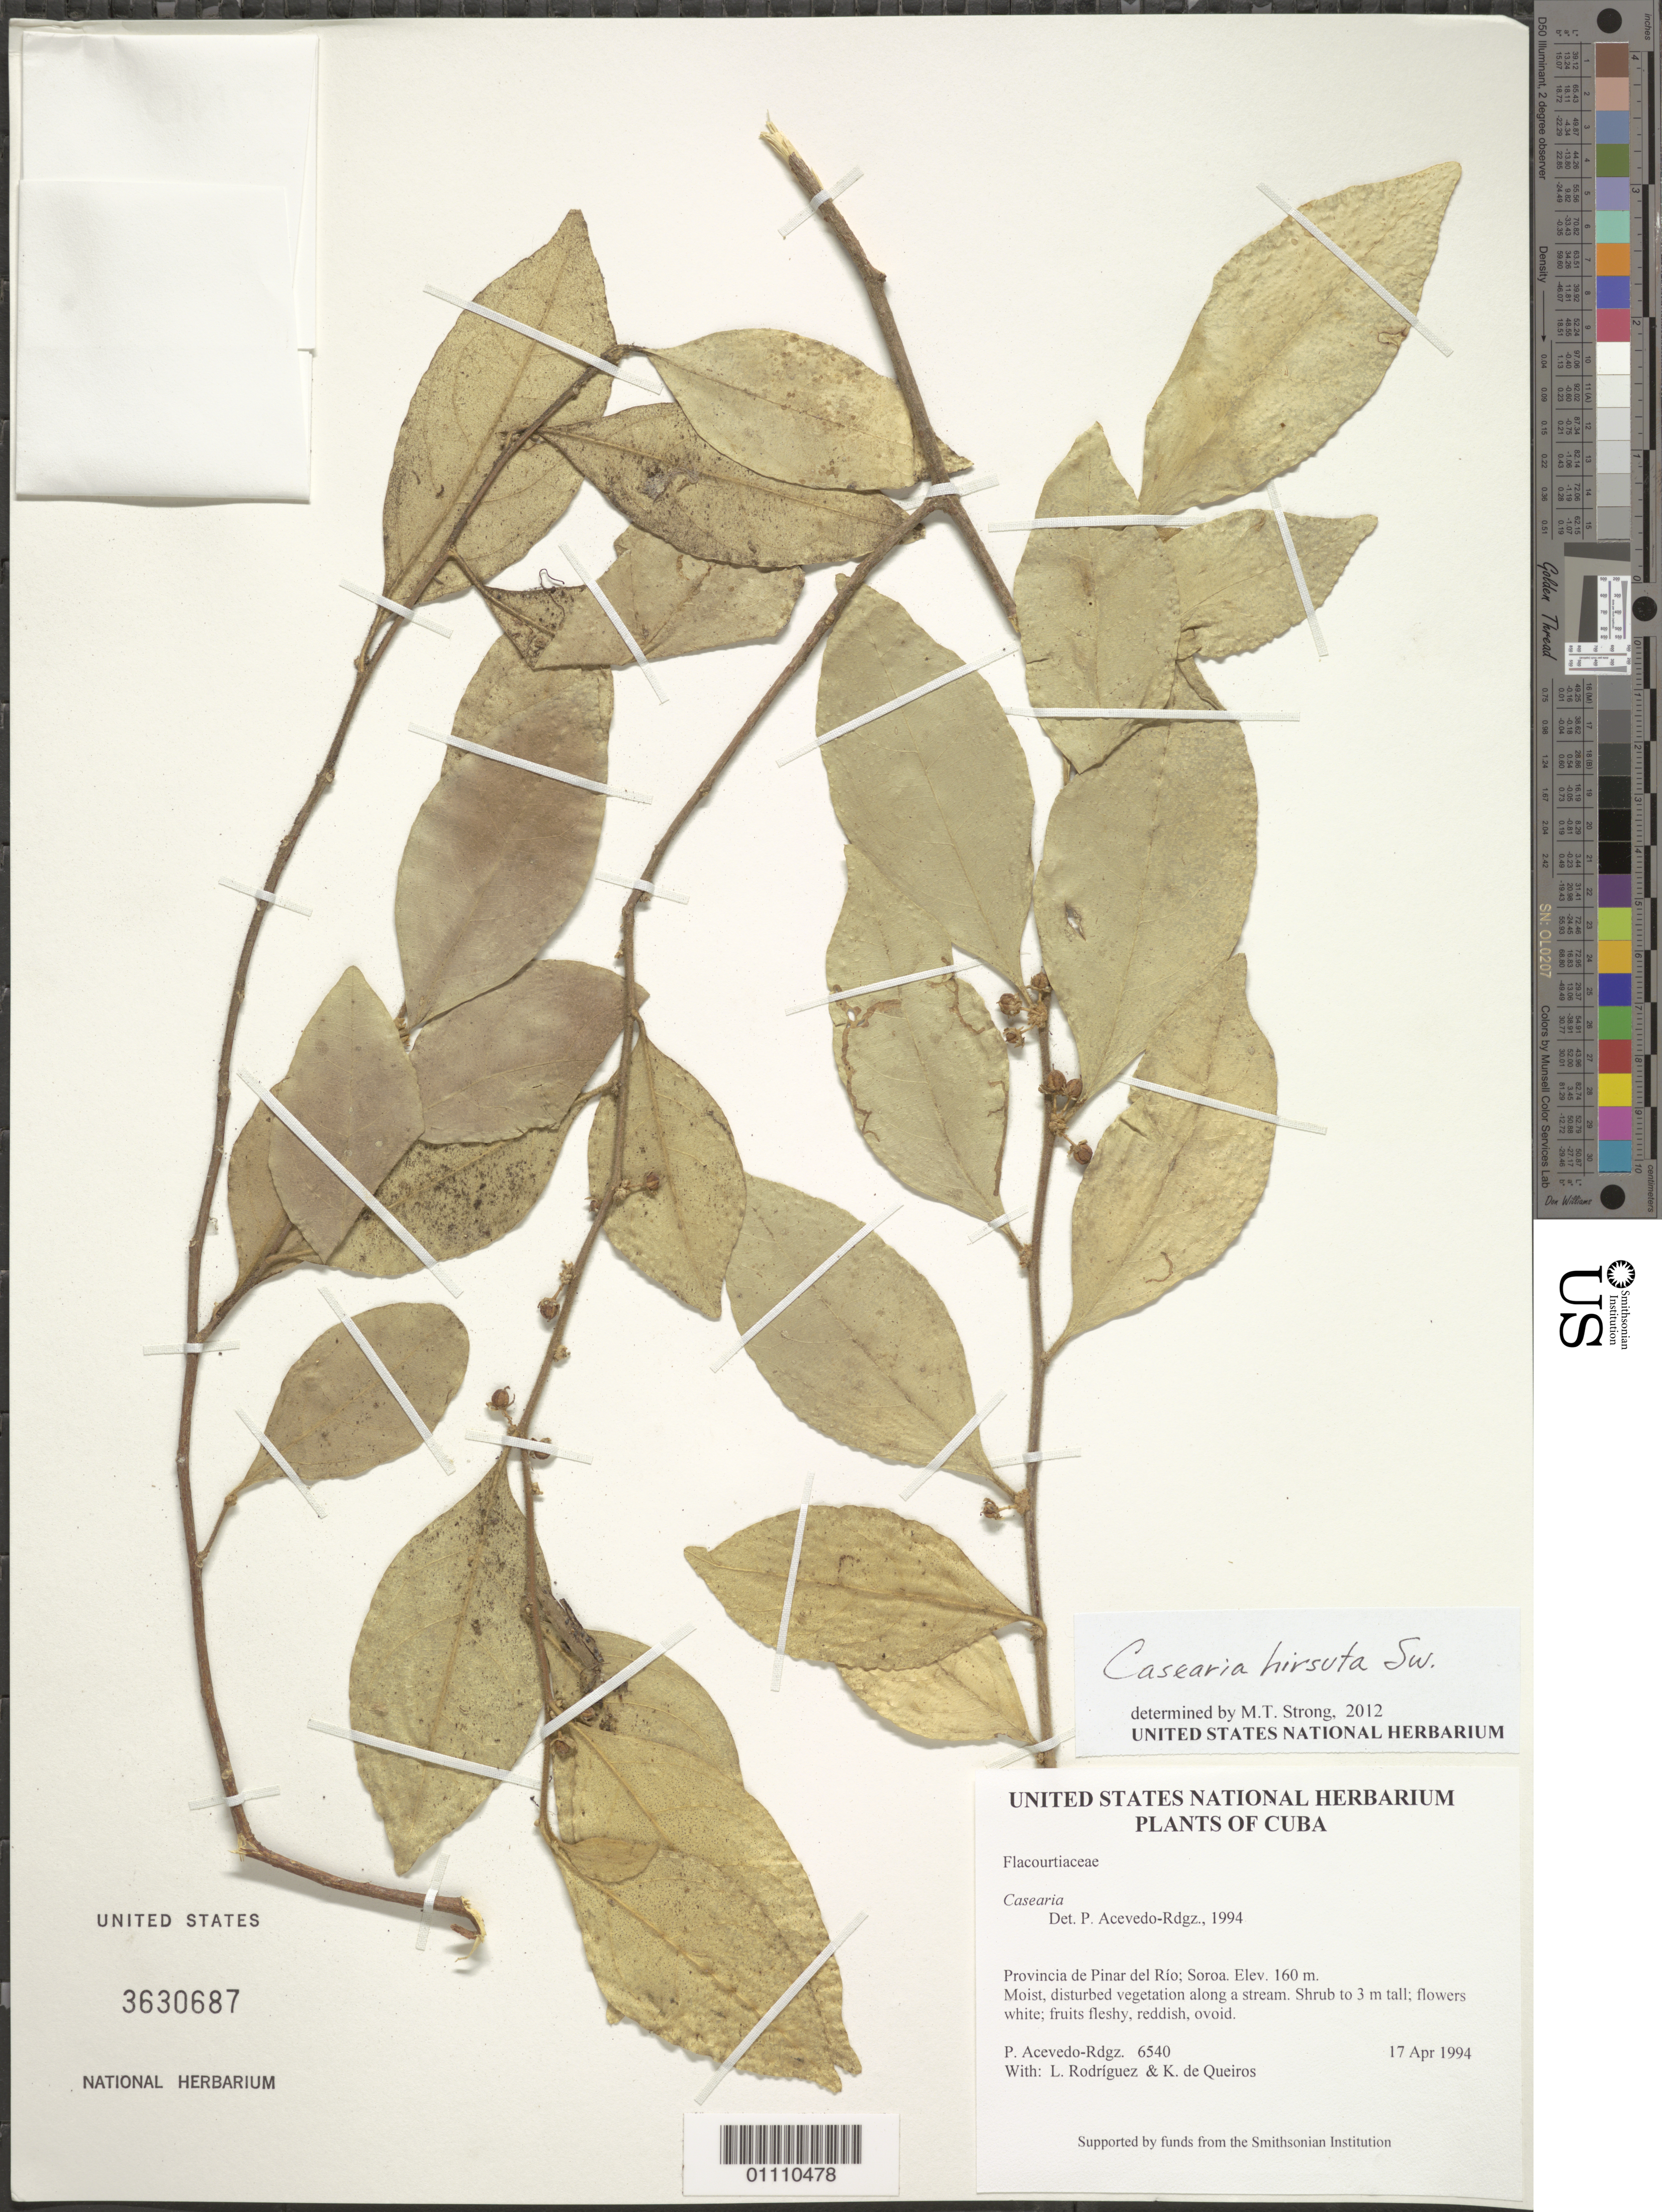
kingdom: Plantae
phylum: Tracheophyta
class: Magnoliopsida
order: Malpighiales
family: Salicaceae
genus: Casearia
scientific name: Casearia hirsuta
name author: Sw.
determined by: Strong, M. T., (US), Smithsonian Institution - National Museum of Natural History (UNITED STATES)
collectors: P. Acevedo-Rodr., L. Rodriguez & K. De Queiroz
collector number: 6540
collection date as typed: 17 Apr 1994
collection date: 1994-04-17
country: Cuba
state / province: Pinar del Rio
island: Cuba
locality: Provincia de Pinar del Río; Soroa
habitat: Moist, disturbed vegetation along a stream.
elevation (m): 160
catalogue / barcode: US 3630687